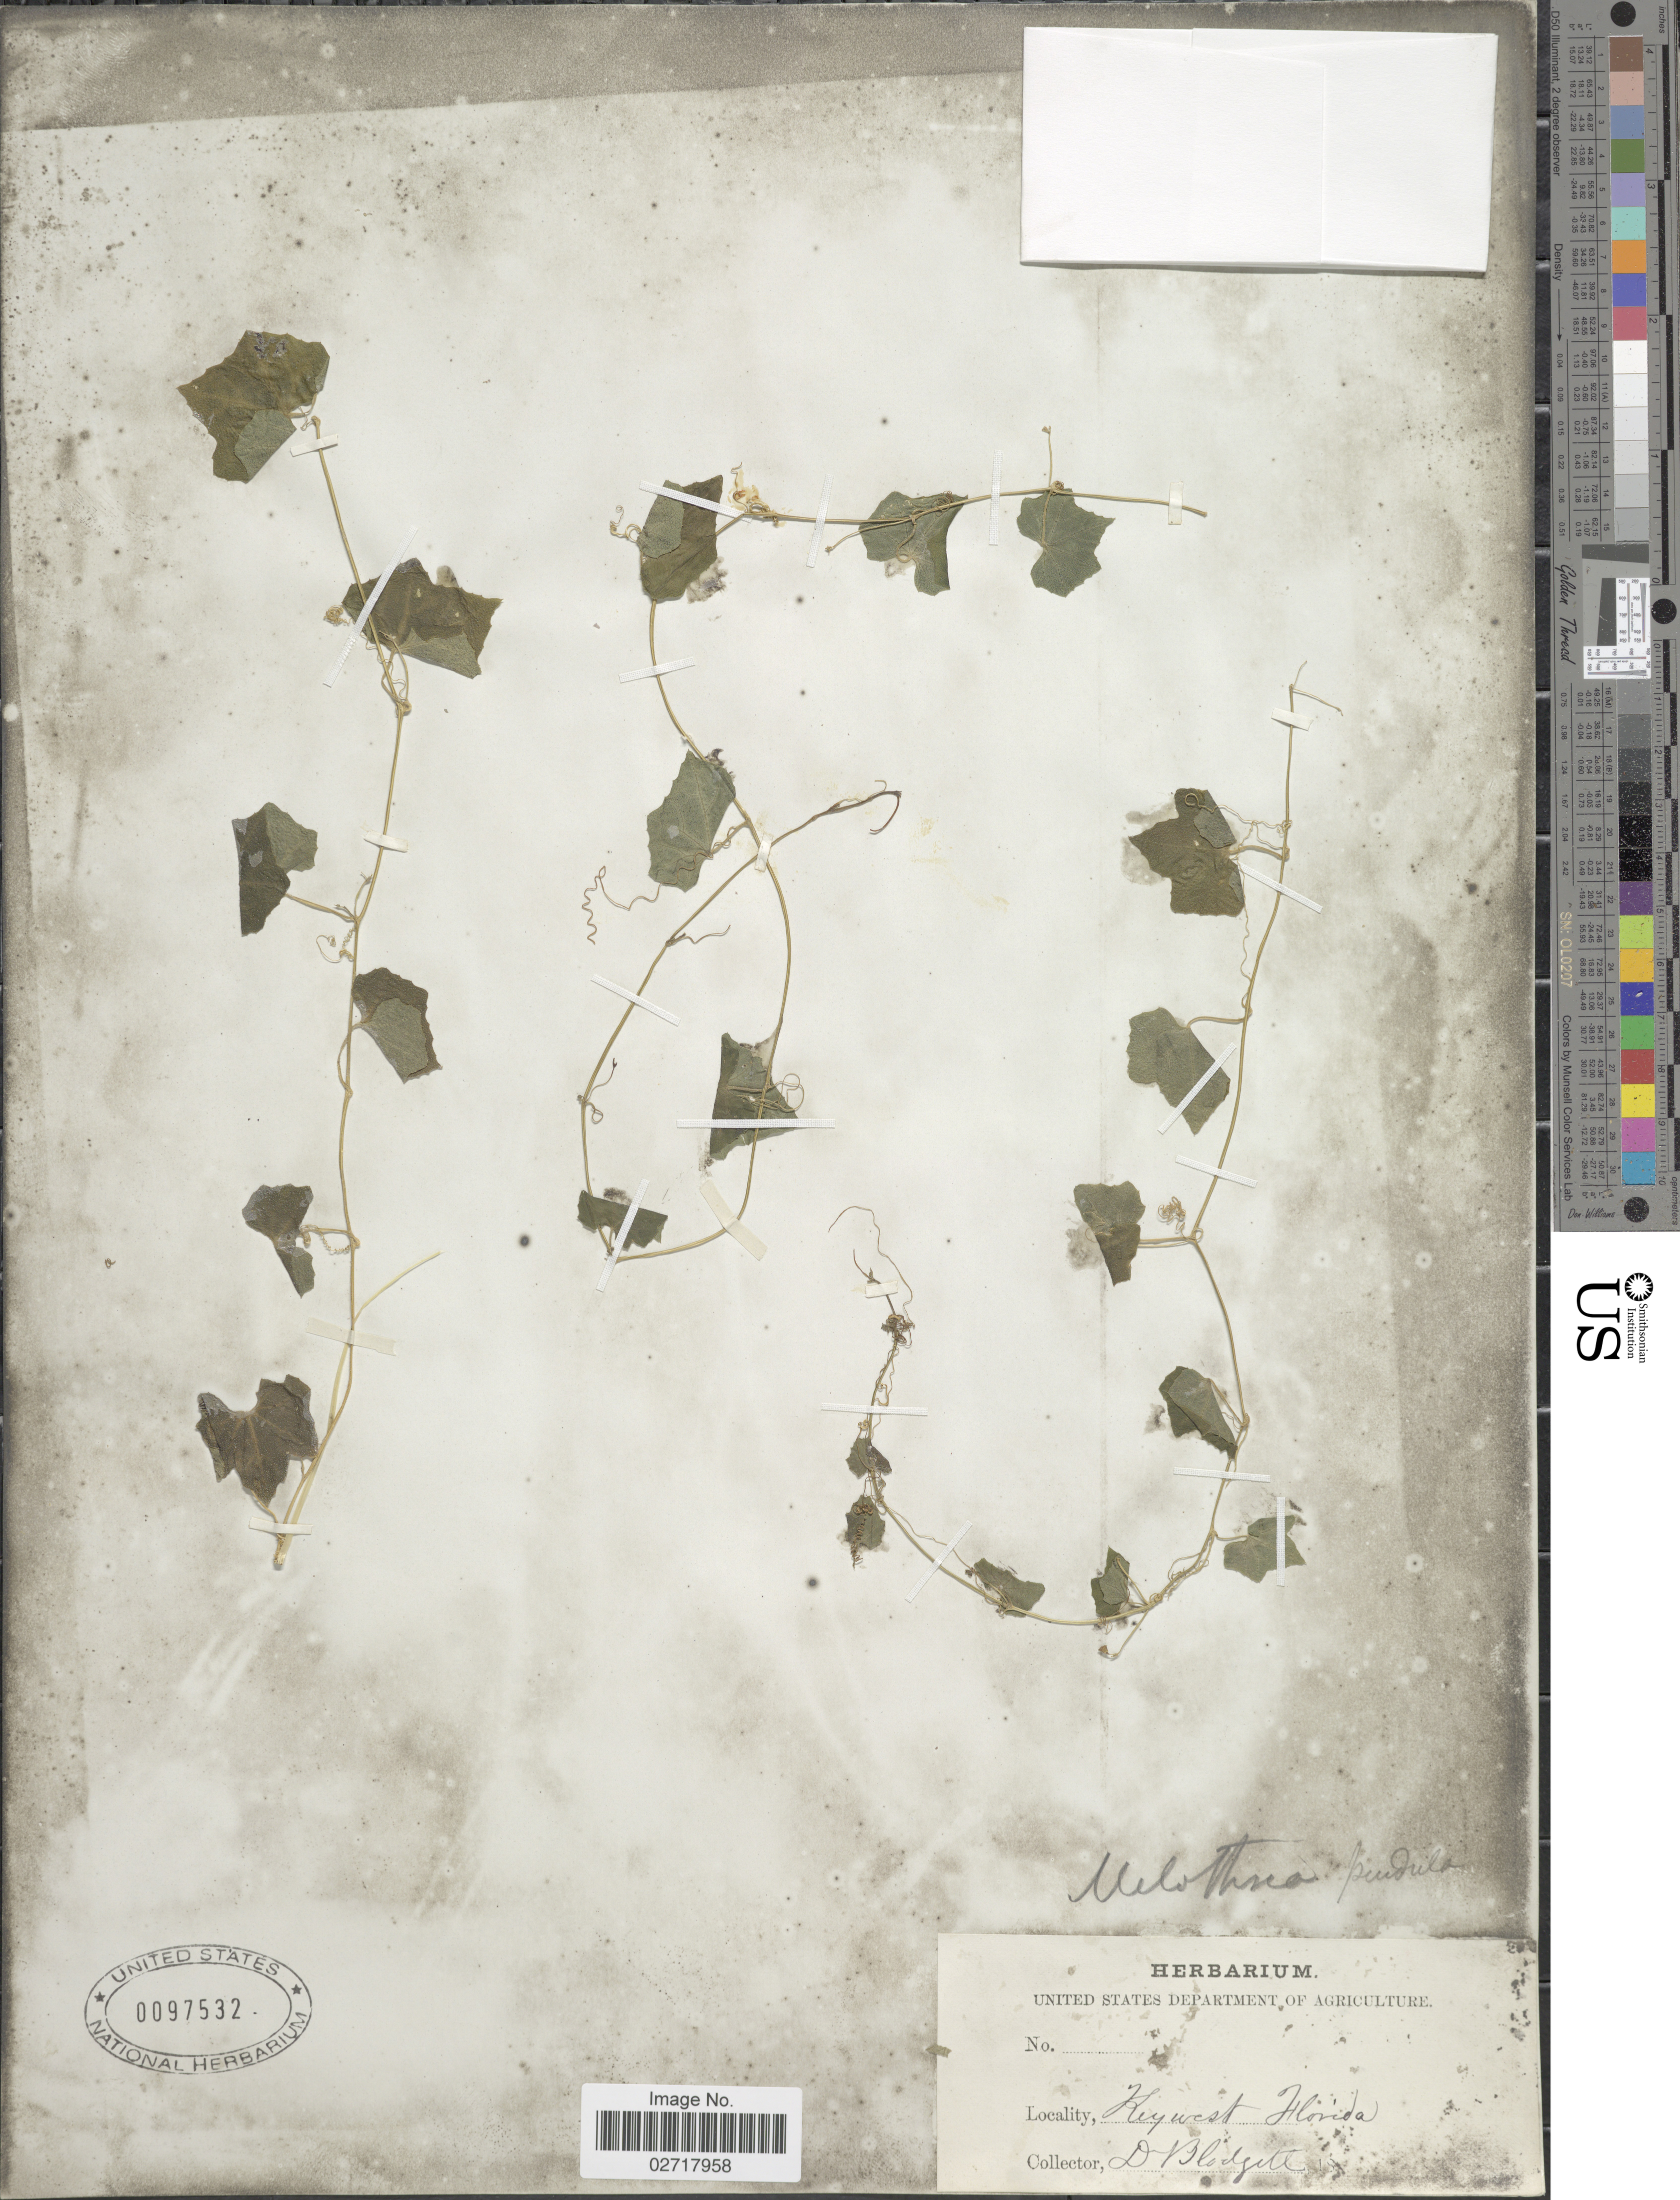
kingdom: Plantae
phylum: Tracheophyta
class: Magnoliopsida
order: Cucurbitales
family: Cucurbitaceae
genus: Melothria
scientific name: Melothria pendula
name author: L.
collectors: Blodgett, --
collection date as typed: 18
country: United States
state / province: Florida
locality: Keywest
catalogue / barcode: US 97532